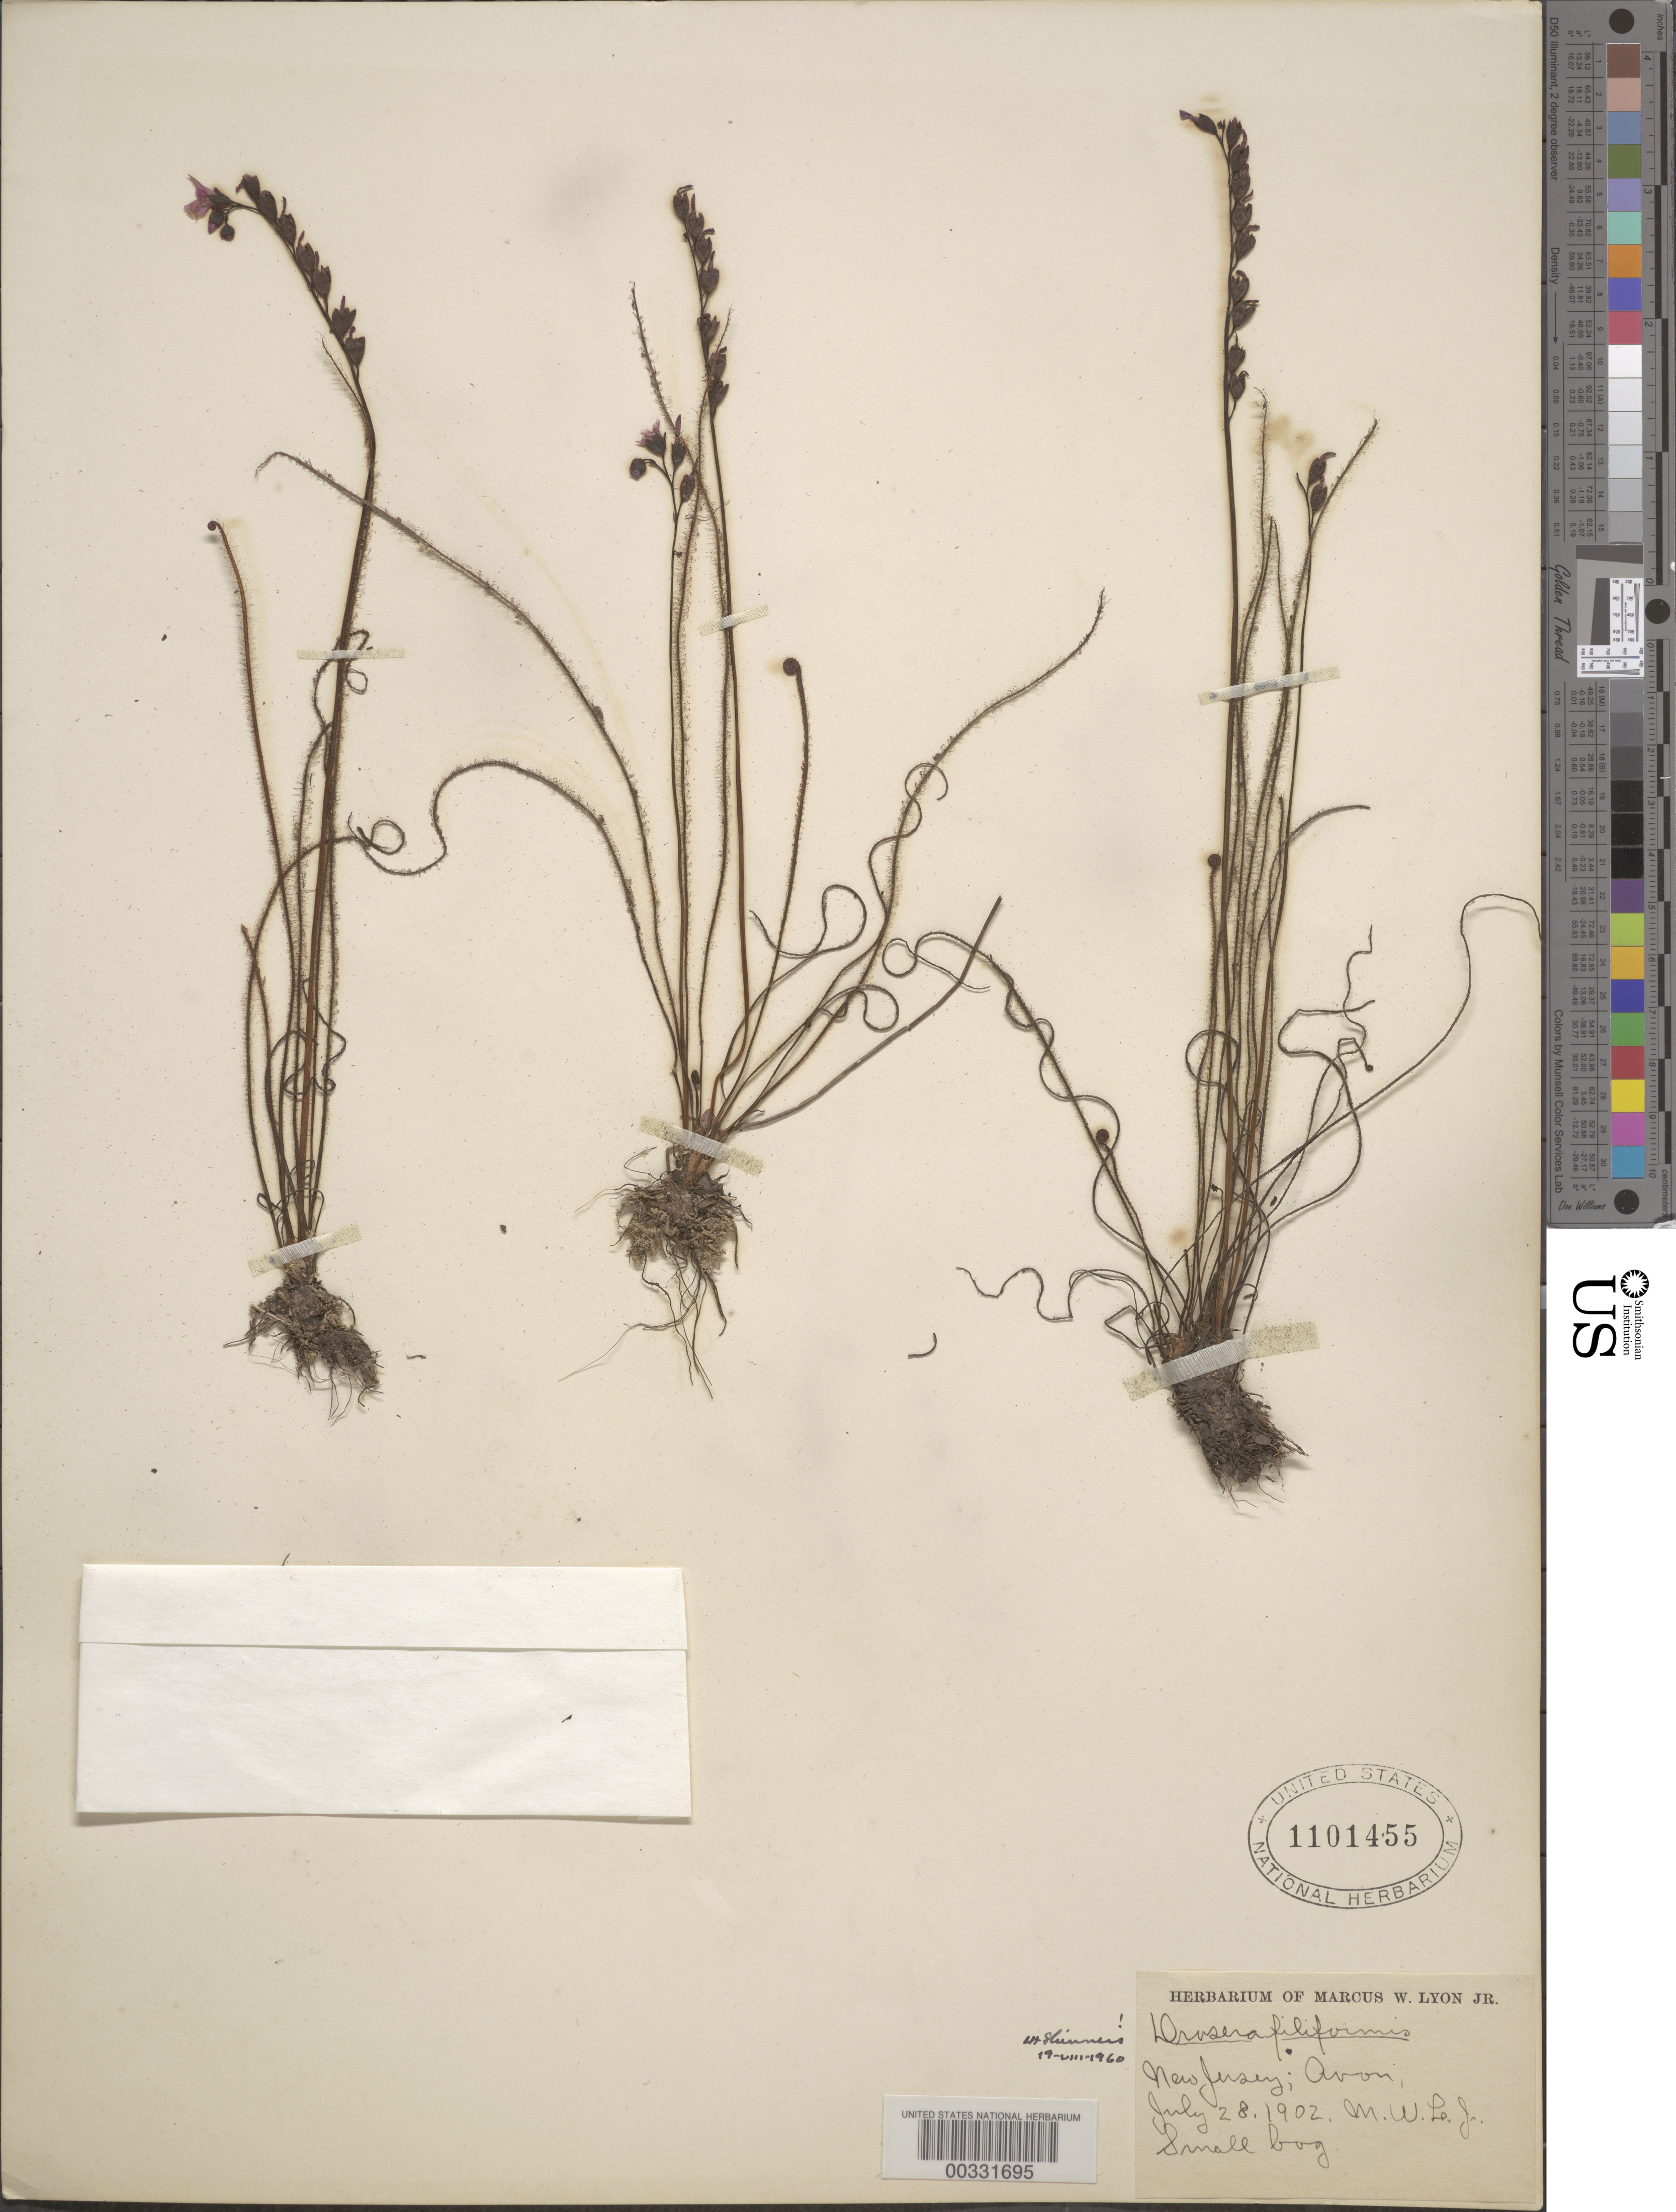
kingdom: Plantae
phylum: Tracheophyta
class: Magnoliopsida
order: Caryophyllales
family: Droseraceae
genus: Drosera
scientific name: Drosera filiformis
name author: Raf.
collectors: M. W. Lyon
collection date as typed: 28 Jul 1902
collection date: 1902-07-28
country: United States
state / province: New Jersey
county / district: Monmouth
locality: Avon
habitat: Small bog.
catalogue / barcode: US 1101455